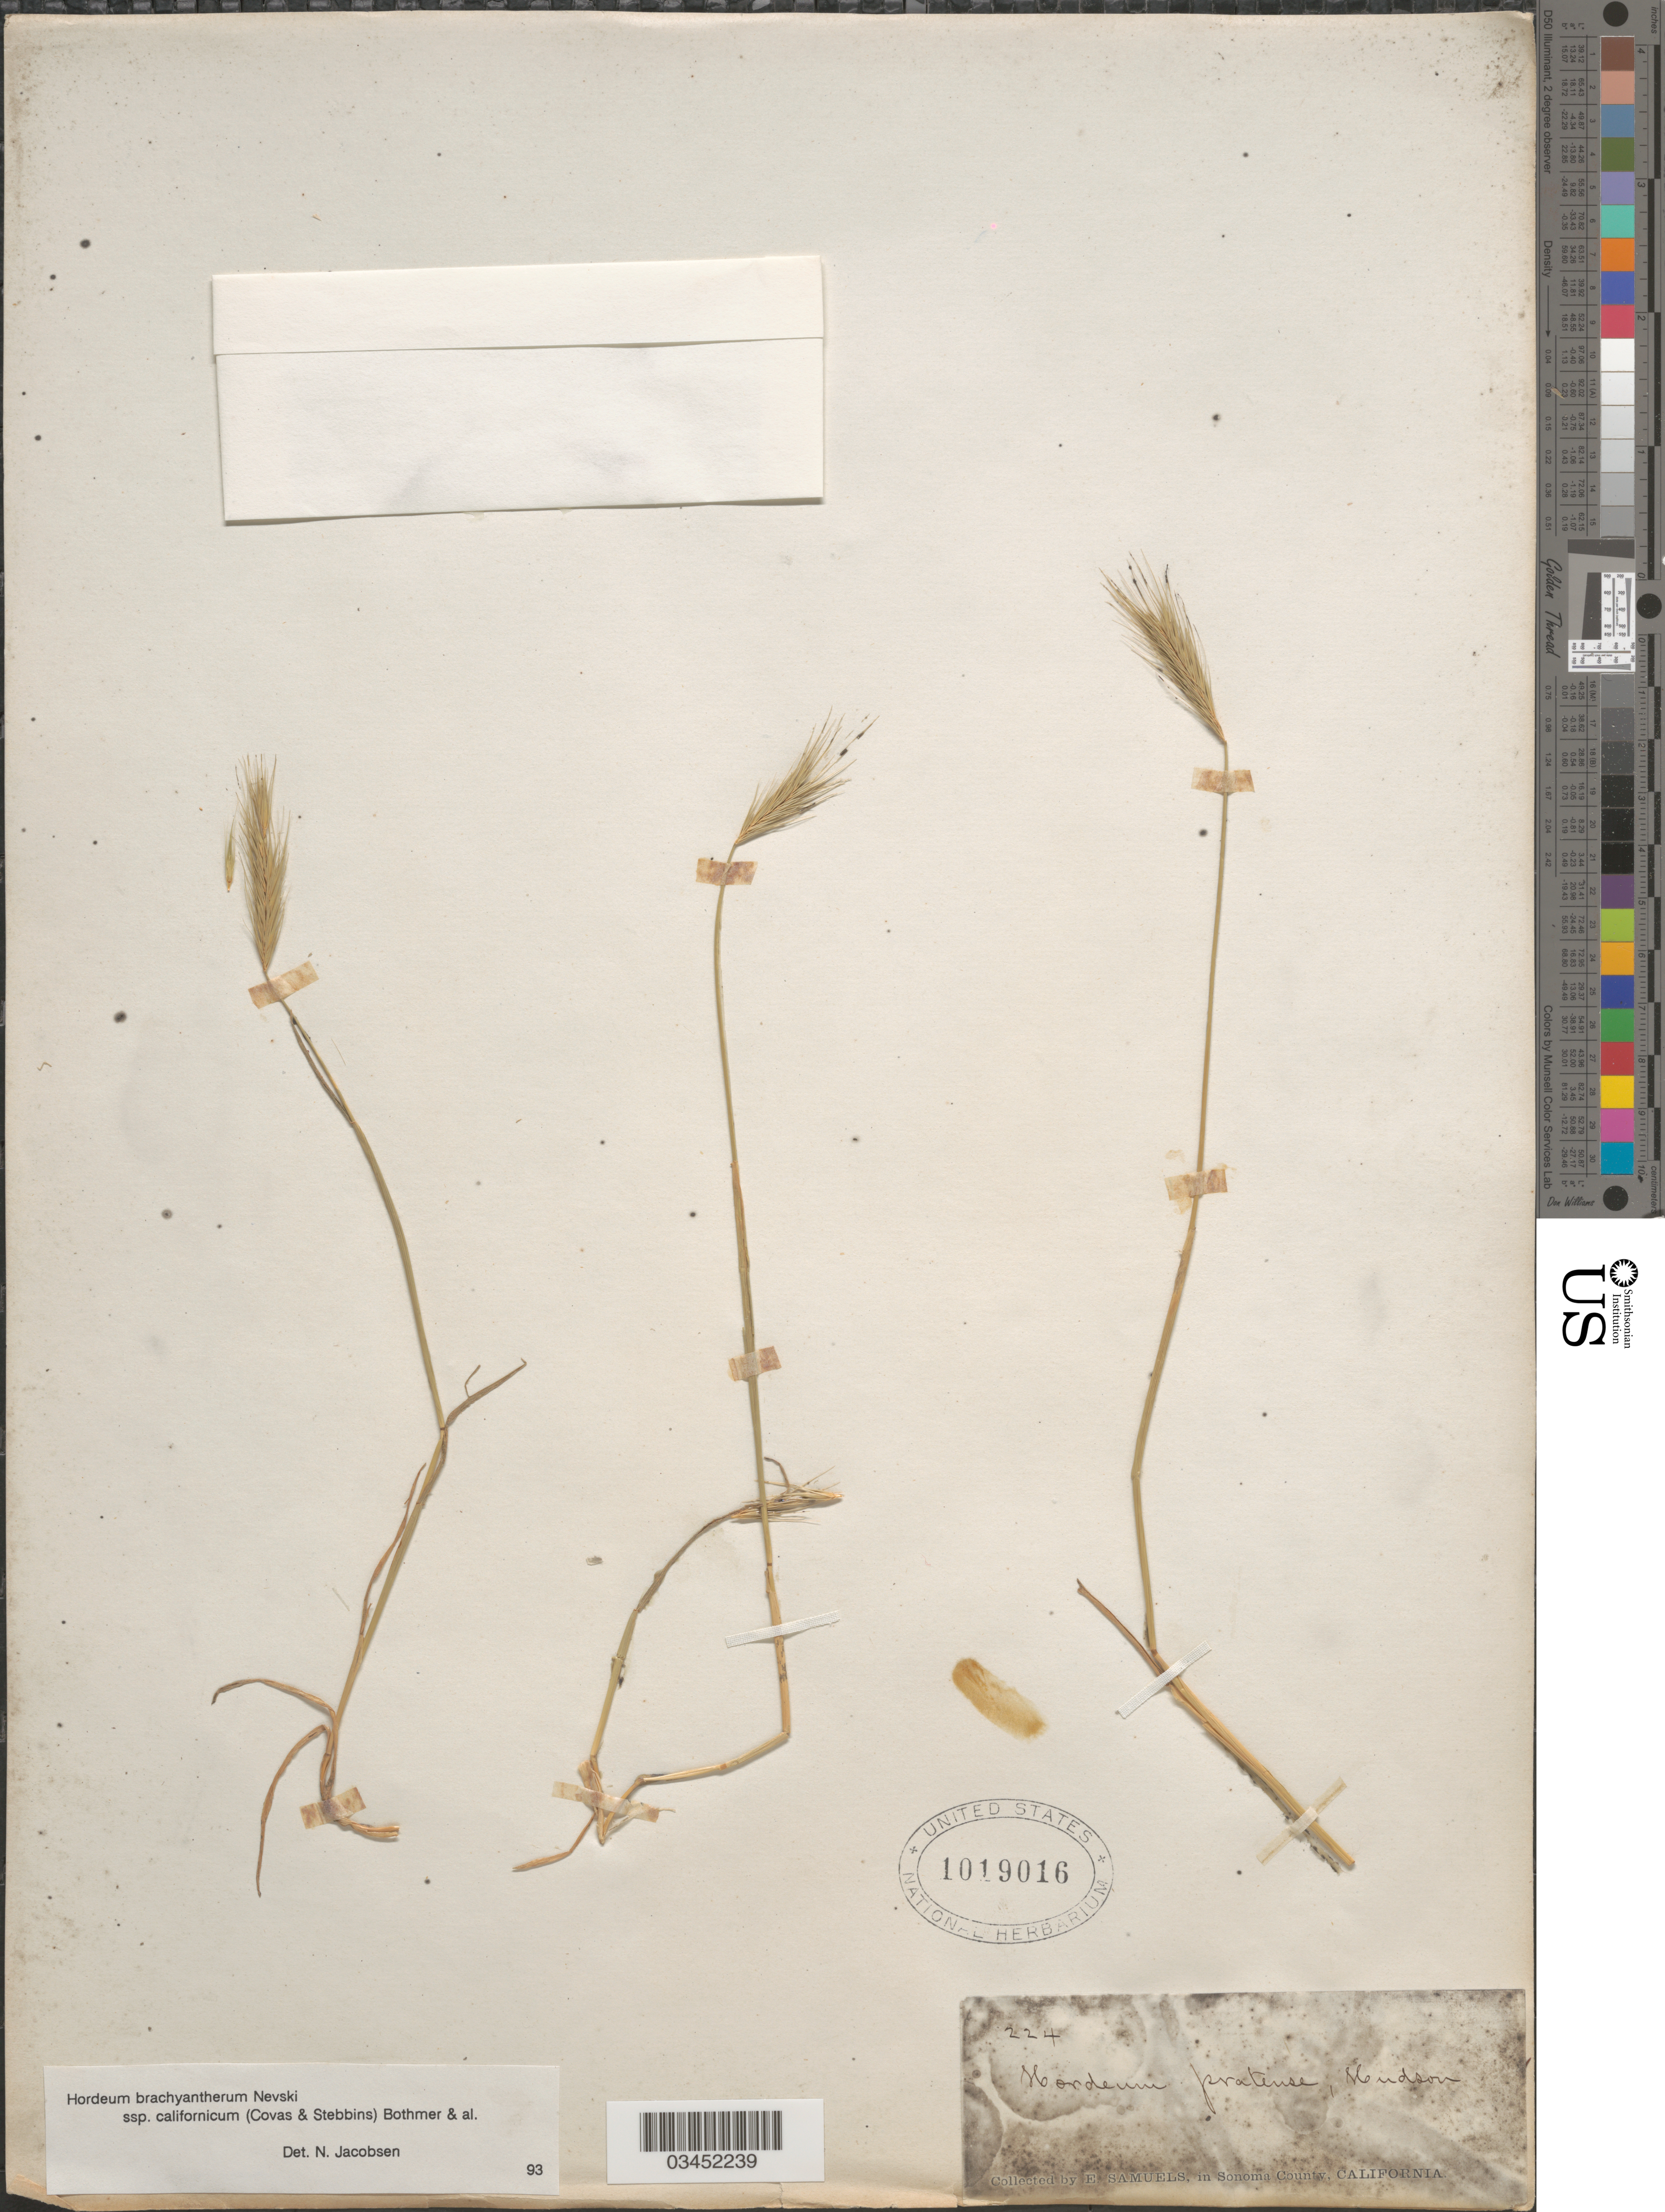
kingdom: Plantae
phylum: Tracheophyta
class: Liliopsida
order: Poales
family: Poaceae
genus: Hordeum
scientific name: Hordeum brachyantherum subsp. californicum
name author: (Covas & Stebbins) Bothmer et al.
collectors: E. Samuels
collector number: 224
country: United States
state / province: California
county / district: Sonoma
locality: Sonoma County.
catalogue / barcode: US 1019016